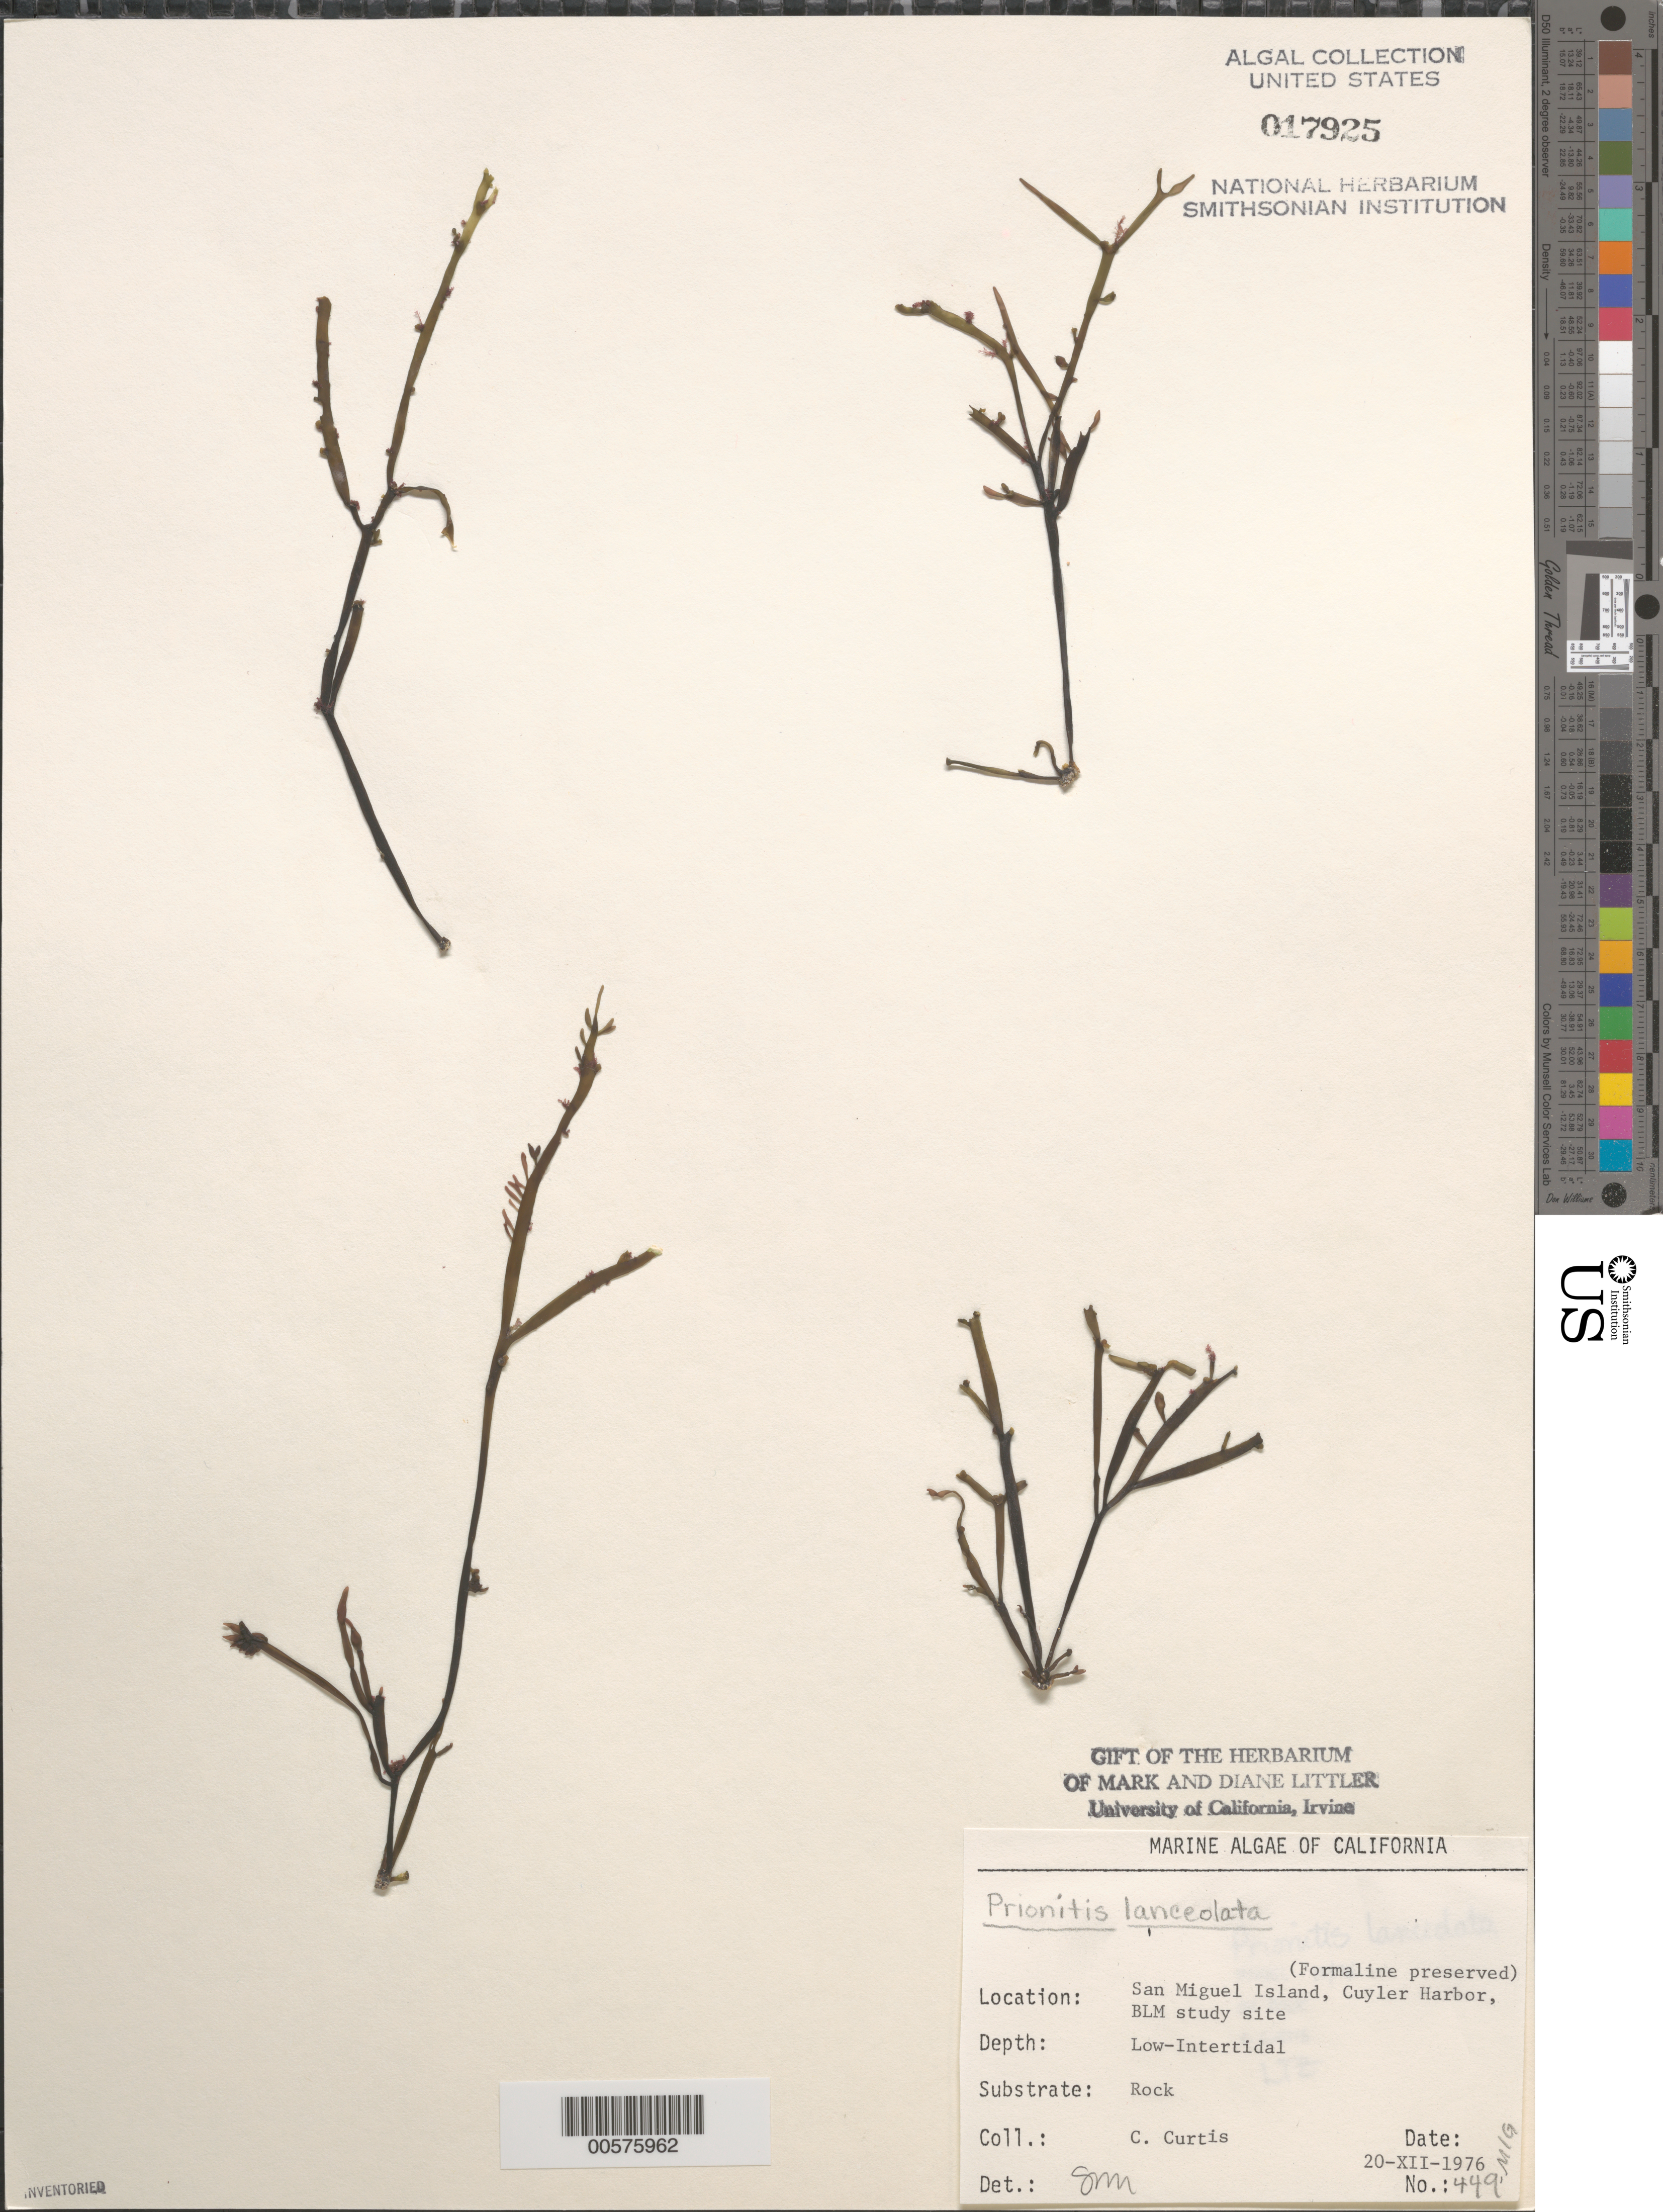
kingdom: Plantae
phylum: Rhodophyta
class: Florideophyceae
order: Cryptonemiales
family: Cryptonemiaceae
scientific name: Prionitis lanceolata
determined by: Murray, S. N.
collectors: C. Curtis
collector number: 449-MIG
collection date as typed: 20 Dec 1976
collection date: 1976-12-20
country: United States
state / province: California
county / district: Santa Barbara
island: San Miguel Island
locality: Cuyler Harbor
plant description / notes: BLM-SOCALBIGHT Rocky Intertidal Survey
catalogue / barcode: US 17925